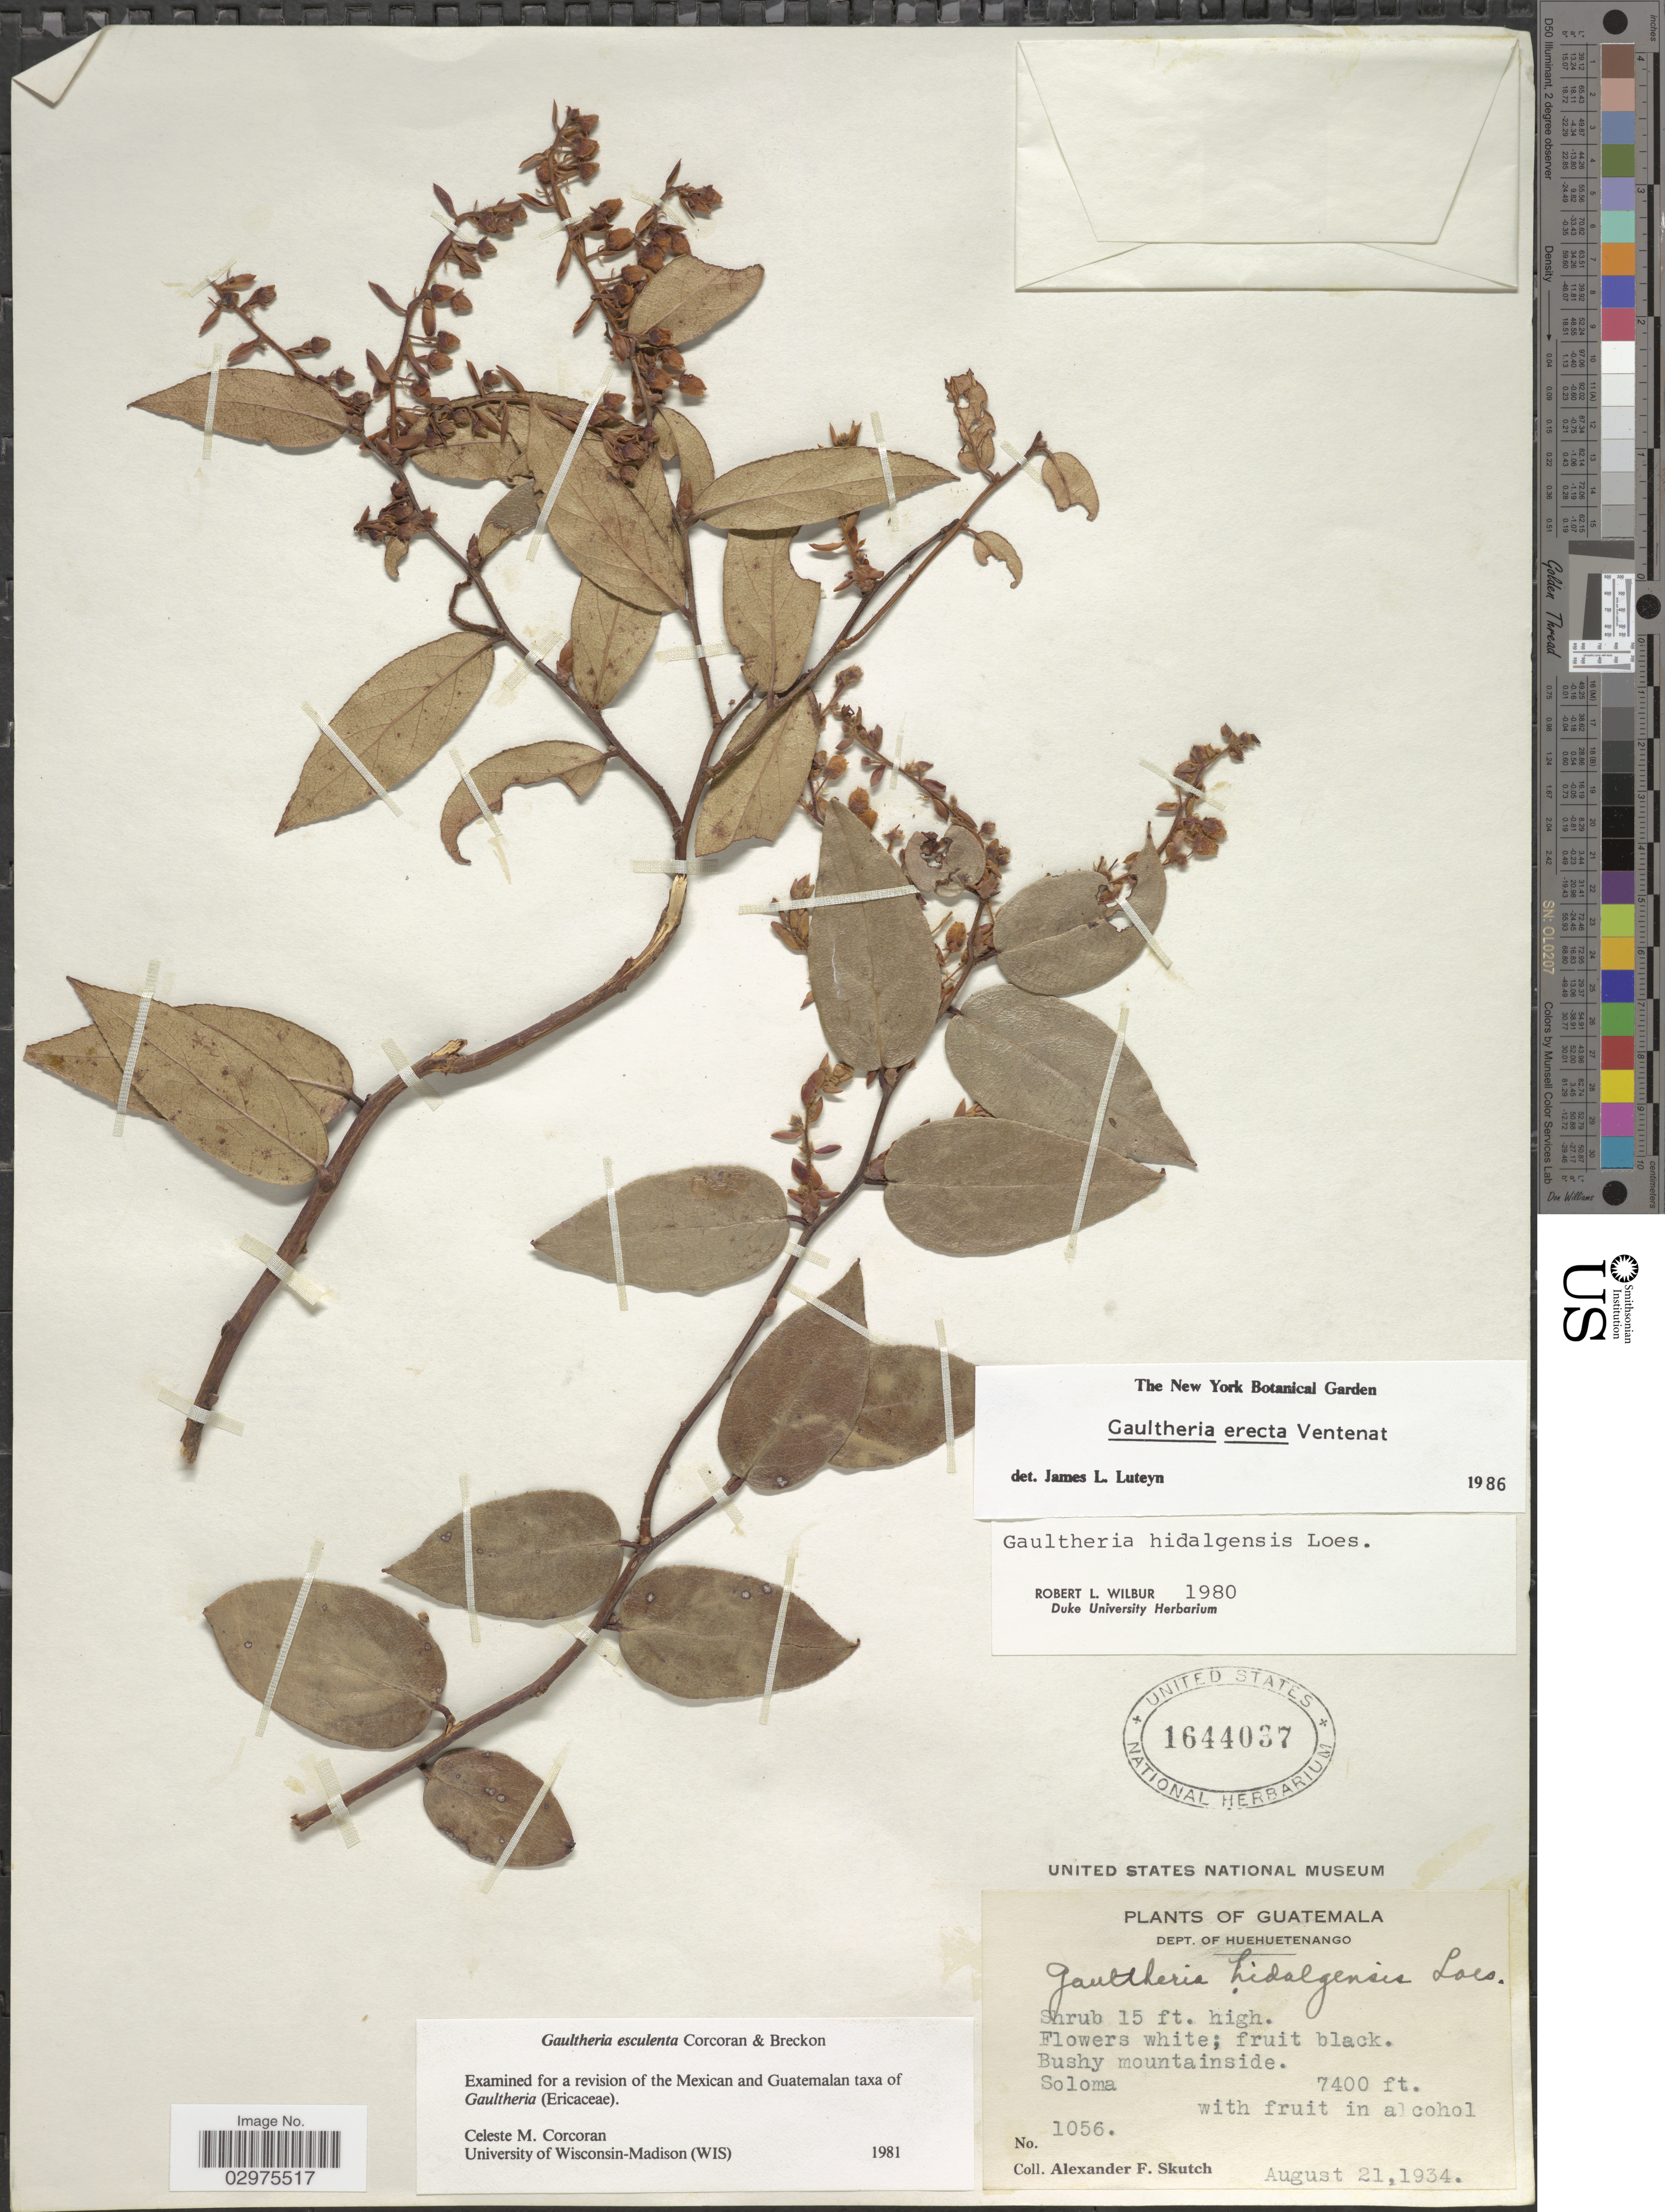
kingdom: Plantae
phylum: Tracheophyta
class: Magnoliopsida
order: Ericales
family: Ericaceae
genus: Gaultheria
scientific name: Gaultheria erecta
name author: Vent.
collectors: A. F. Skutch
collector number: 1056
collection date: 1934-08-21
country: Guatemala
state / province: Huehuetenango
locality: Dept. of Huehuetenango. Soloma.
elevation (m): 2256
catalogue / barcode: US 1644037